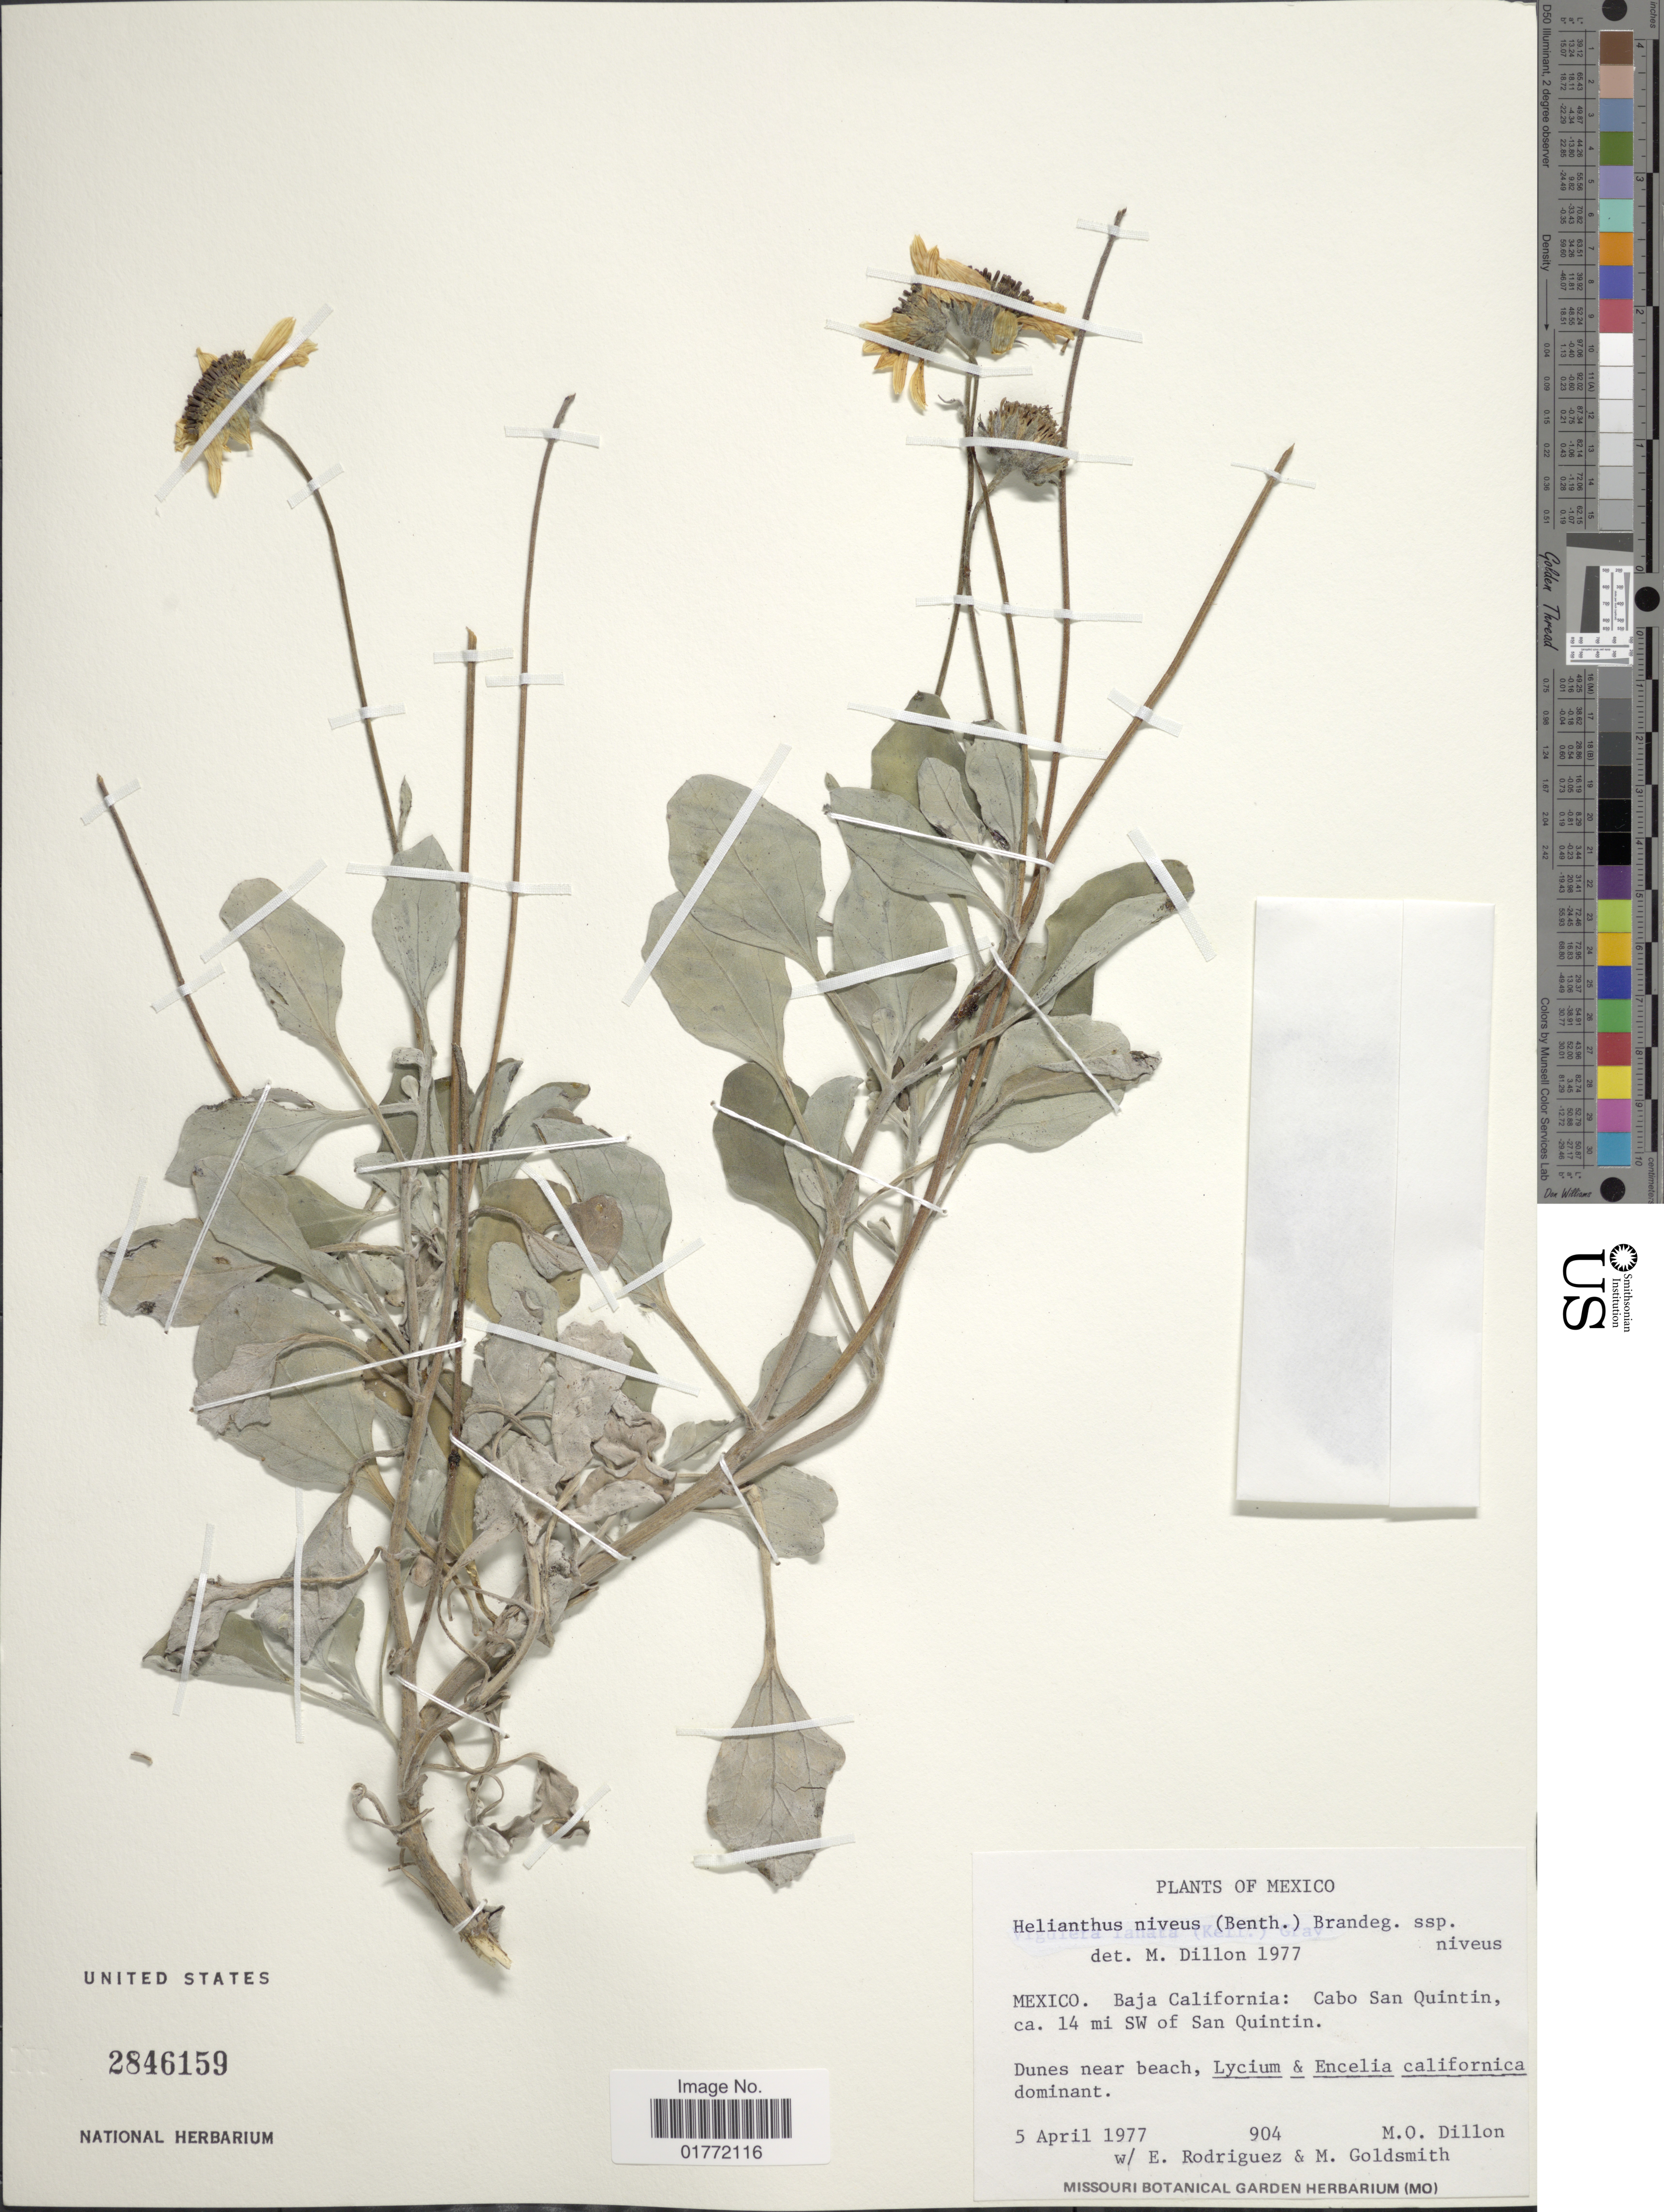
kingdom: Plantae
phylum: Tracheophyta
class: Magnoliopsida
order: Asterales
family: Asteraceae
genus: Helianthus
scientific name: Helianthus niveus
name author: (Benth.) Brandegee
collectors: M. O. Dillon, E. Rodriguez & M. Goldsmith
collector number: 904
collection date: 1977-04-05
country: Mexico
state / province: Baja California Sur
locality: Cabo San Quintin, ca. 14 mi SW of San Quintin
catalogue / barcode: US 2846159